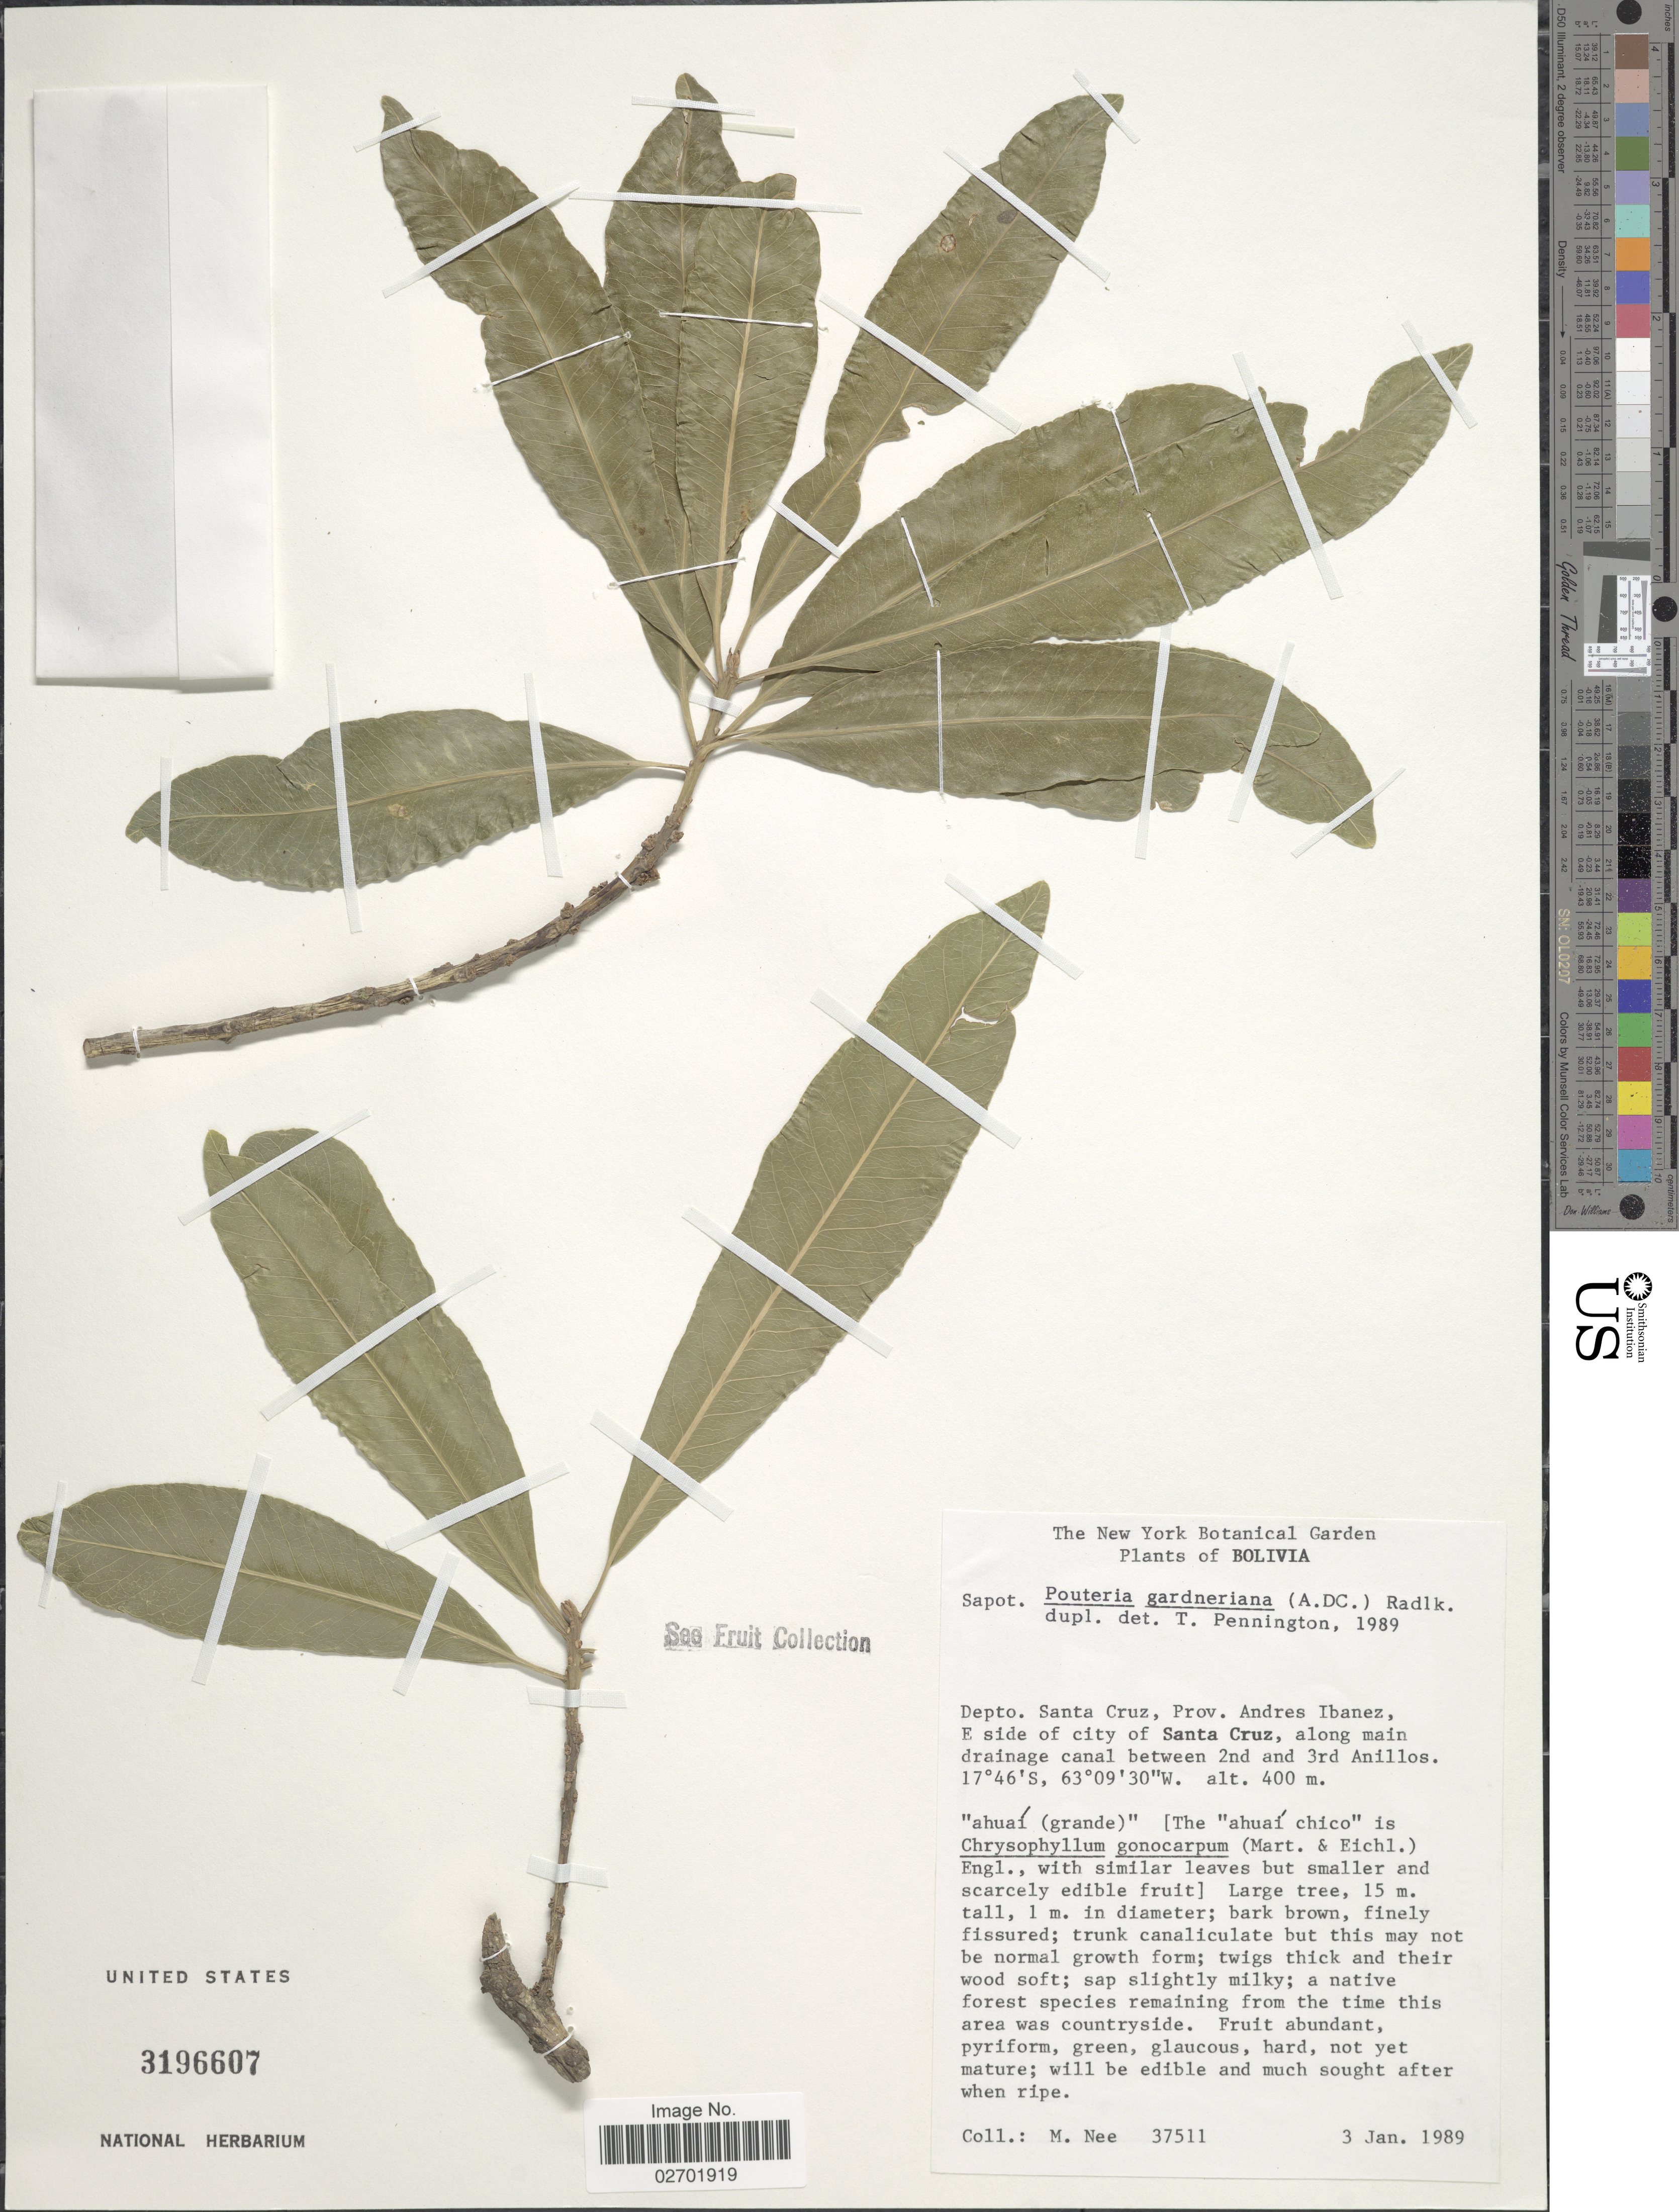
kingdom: Plantae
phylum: Tracheophyta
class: Magnoliopsida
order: Ericales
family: Sapotaceae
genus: Pouteria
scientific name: Pouteria gardneriana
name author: (A. DC.) Radlk.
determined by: Pennington, T. D., (K)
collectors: M. Nee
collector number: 37511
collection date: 1989-01-03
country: Bolivia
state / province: Santa Cruz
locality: Depto. Santa Cruz, Prov. Andres Ibanez, E side of city of Santa Cruz, along main drainage canal between 2nd and 3rd Anillos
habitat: E side of city of Santa Cruz, along main drainage canal between 2nd and 3rd Anillos.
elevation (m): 400